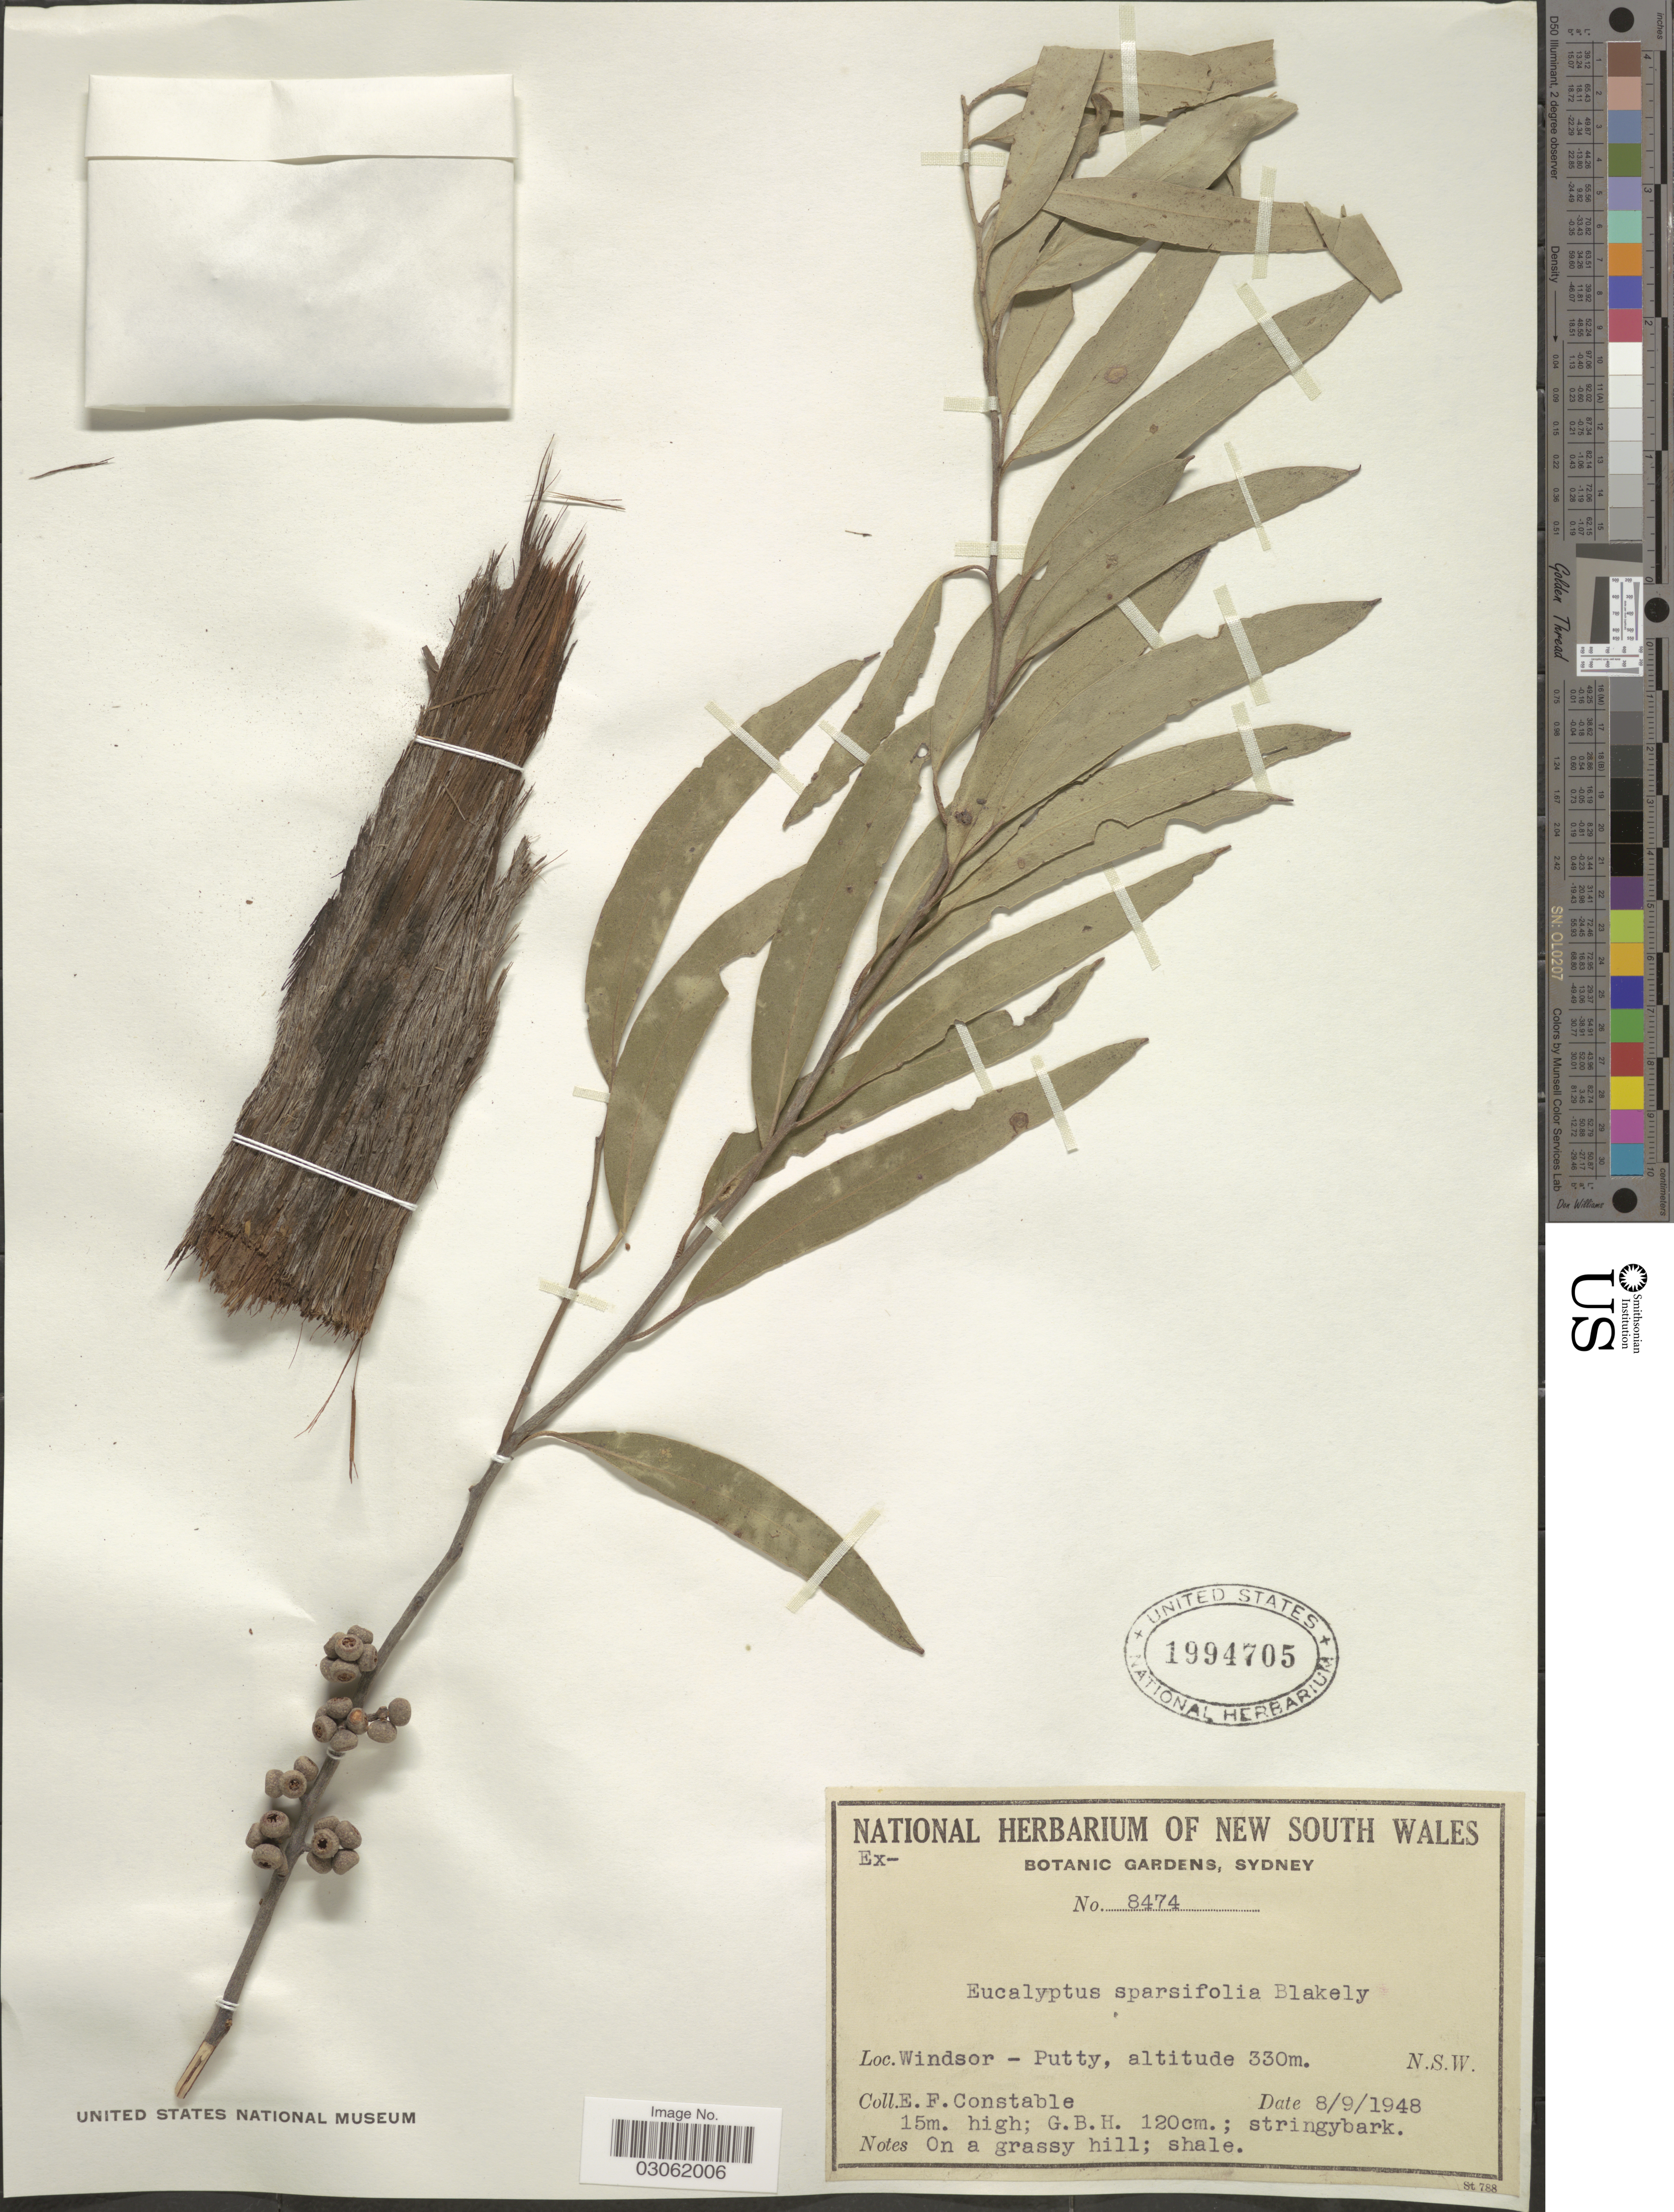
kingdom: Plantae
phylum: Tracheophyta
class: Magnoliopsida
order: Myrtales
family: Myrtaceae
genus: Eucalyptus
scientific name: Eucalyptus sparsifolia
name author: Blakely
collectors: E. F. Constable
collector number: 8474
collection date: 1948-09-08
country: Australia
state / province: New South Wales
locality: Windsor - Putty.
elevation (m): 330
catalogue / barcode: US 1994705